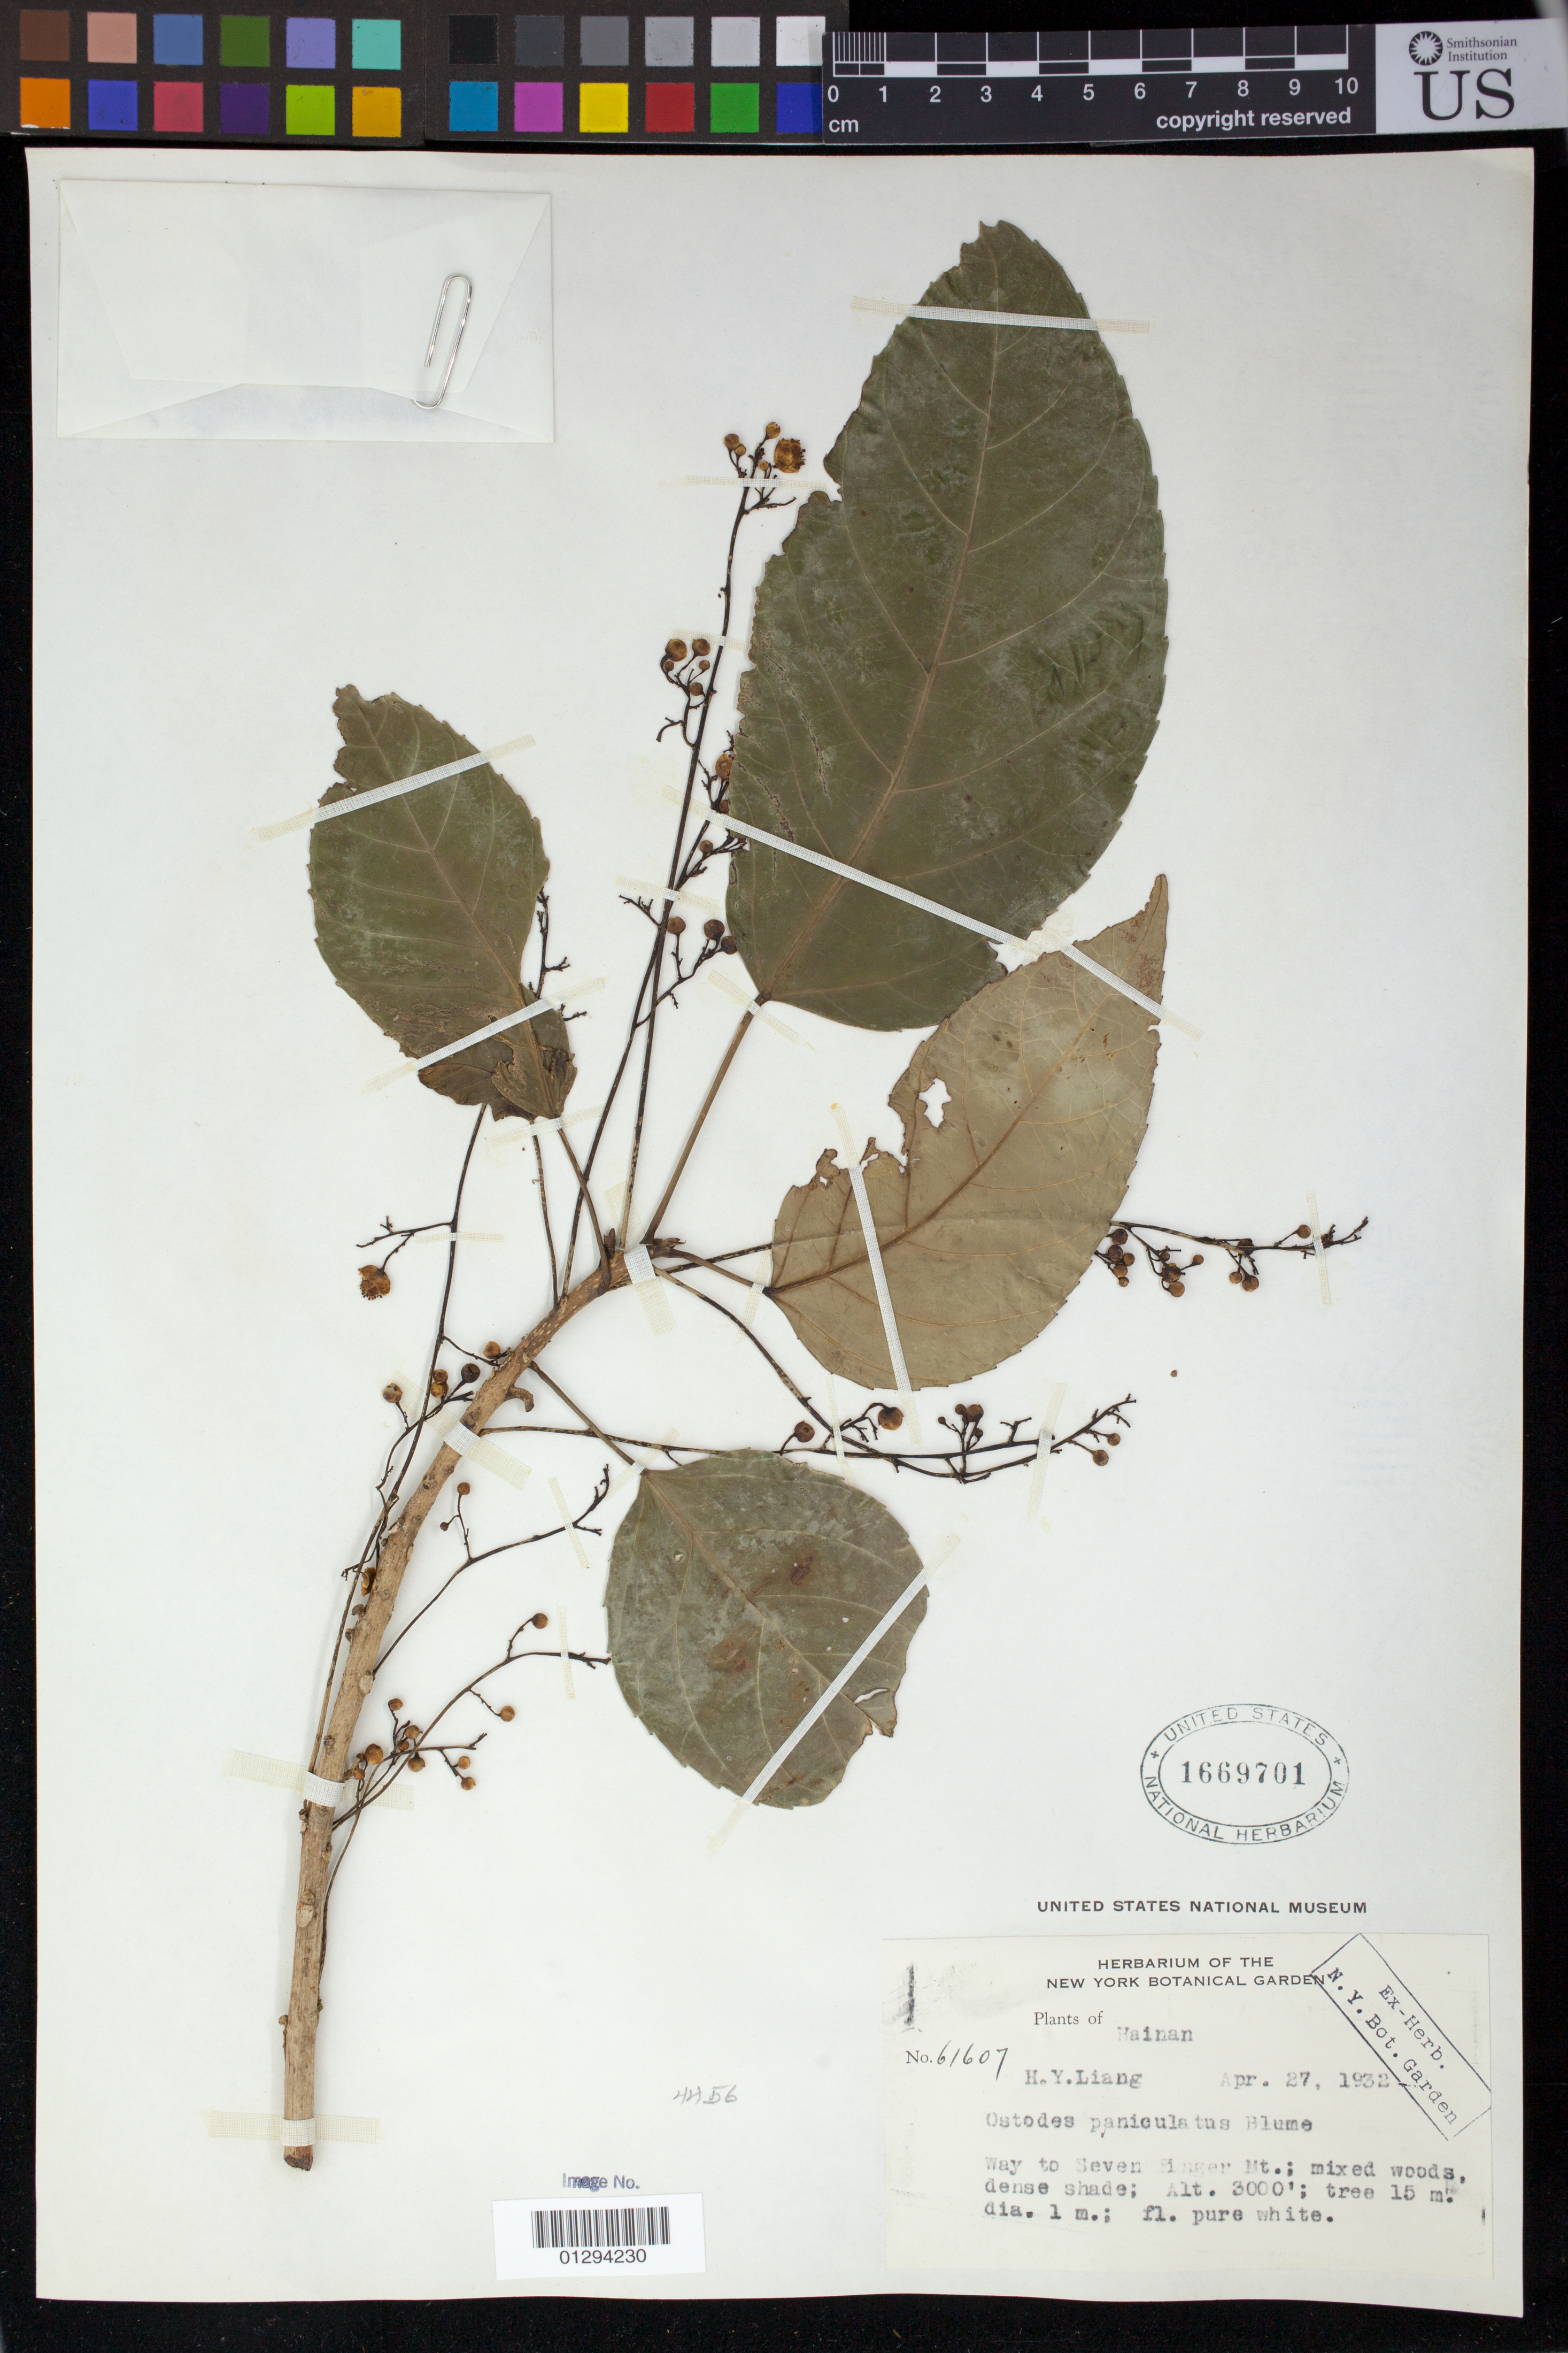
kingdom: Plantae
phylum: Tracheophyta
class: Magnoliopsida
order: Malpighiales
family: Euphorbiaceae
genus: Ostodes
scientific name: Ostodes paniculata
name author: Blume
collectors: H. Y. Liang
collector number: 61607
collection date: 1932-04-27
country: China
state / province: Hainan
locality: Way to Seven Finger Mt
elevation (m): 3000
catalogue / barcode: US 1669701